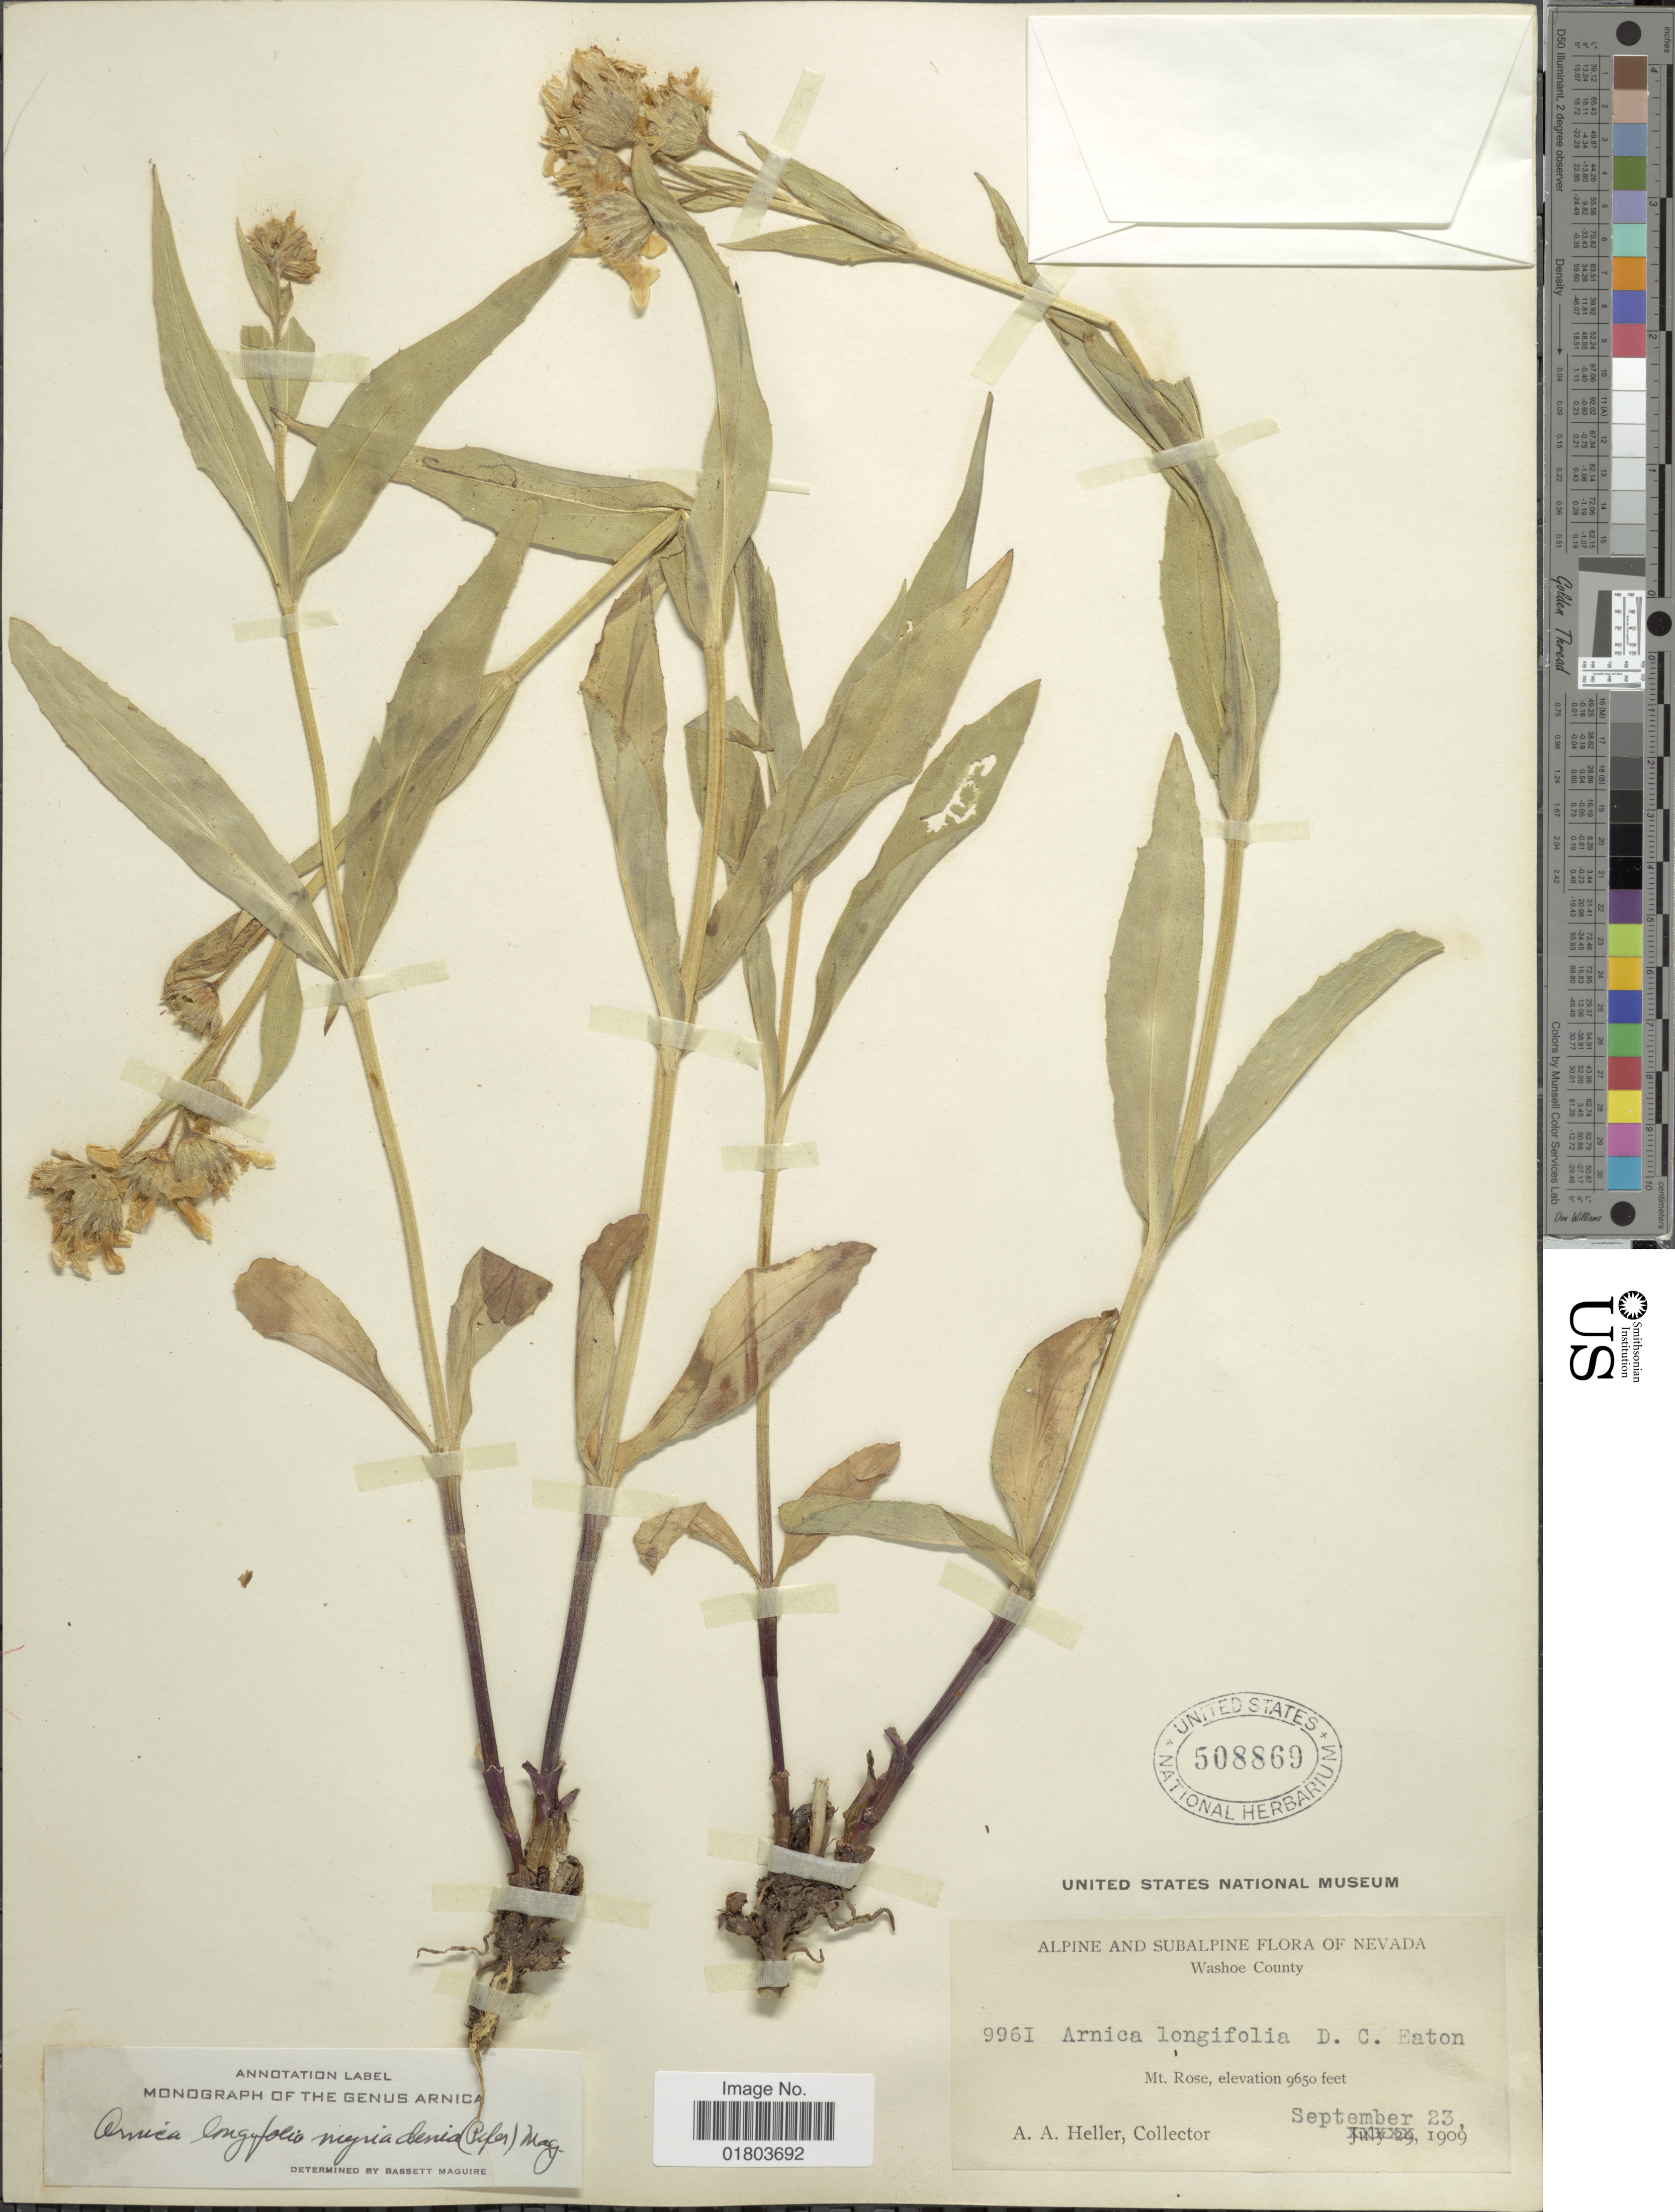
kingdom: Plantae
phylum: Tracheophyta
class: Magnoliopsida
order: Asterales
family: Asteraceae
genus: Arnica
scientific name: Arnica longifolia subsp. myriadenia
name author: (Piper) Maguire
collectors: A. A. Heller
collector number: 9961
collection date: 1909-09-23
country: United States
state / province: Nevada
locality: Alpine and Subalpine, Washoe County, Mt Rose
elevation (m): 2941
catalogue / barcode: US 508869